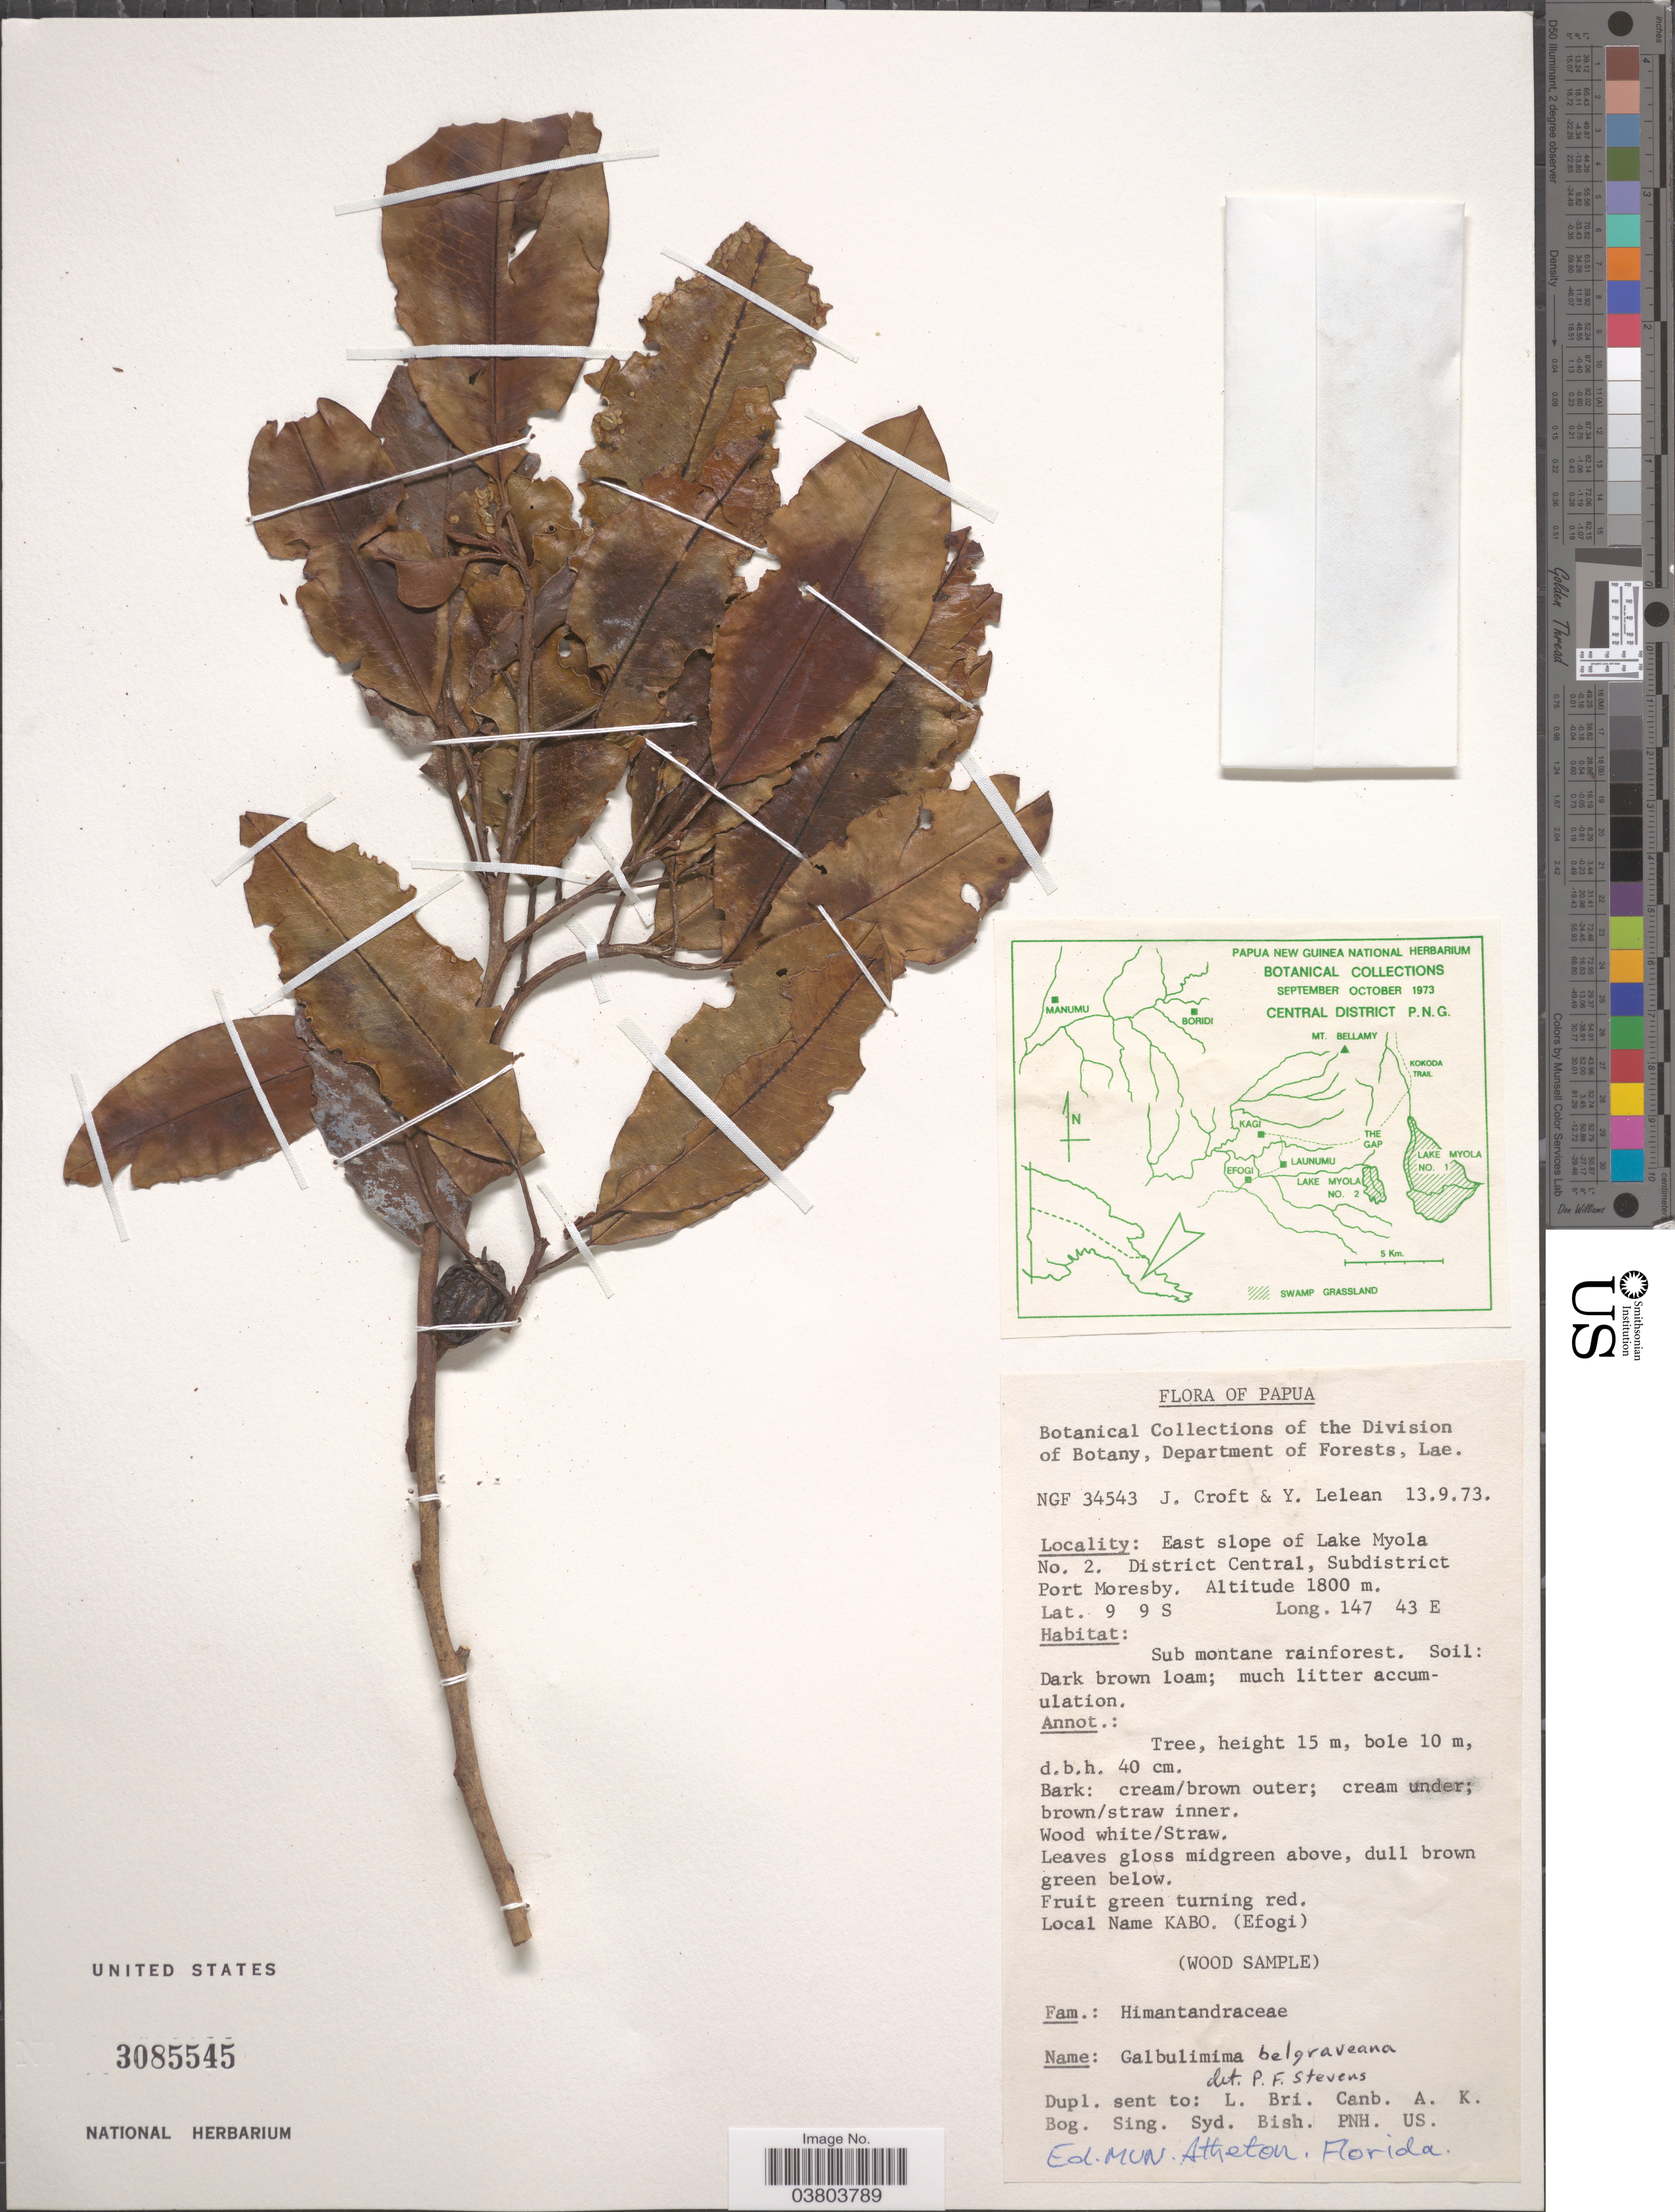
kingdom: Plantae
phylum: Tracheophyta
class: Magnoliopsida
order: Magnoliales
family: Himantandraceae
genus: Galbulimima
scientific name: Galbulimima belgraveana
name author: (F. Muell.) Sprague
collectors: J. Croft & Y. Lelean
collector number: NGF 34543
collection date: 1973-09-13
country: Papua New Guinea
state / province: Central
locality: Papua. East slope of Lake Myola No. 2. District Central, Subdistrict Port Moresby.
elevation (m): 1800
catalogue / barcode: US 3085545